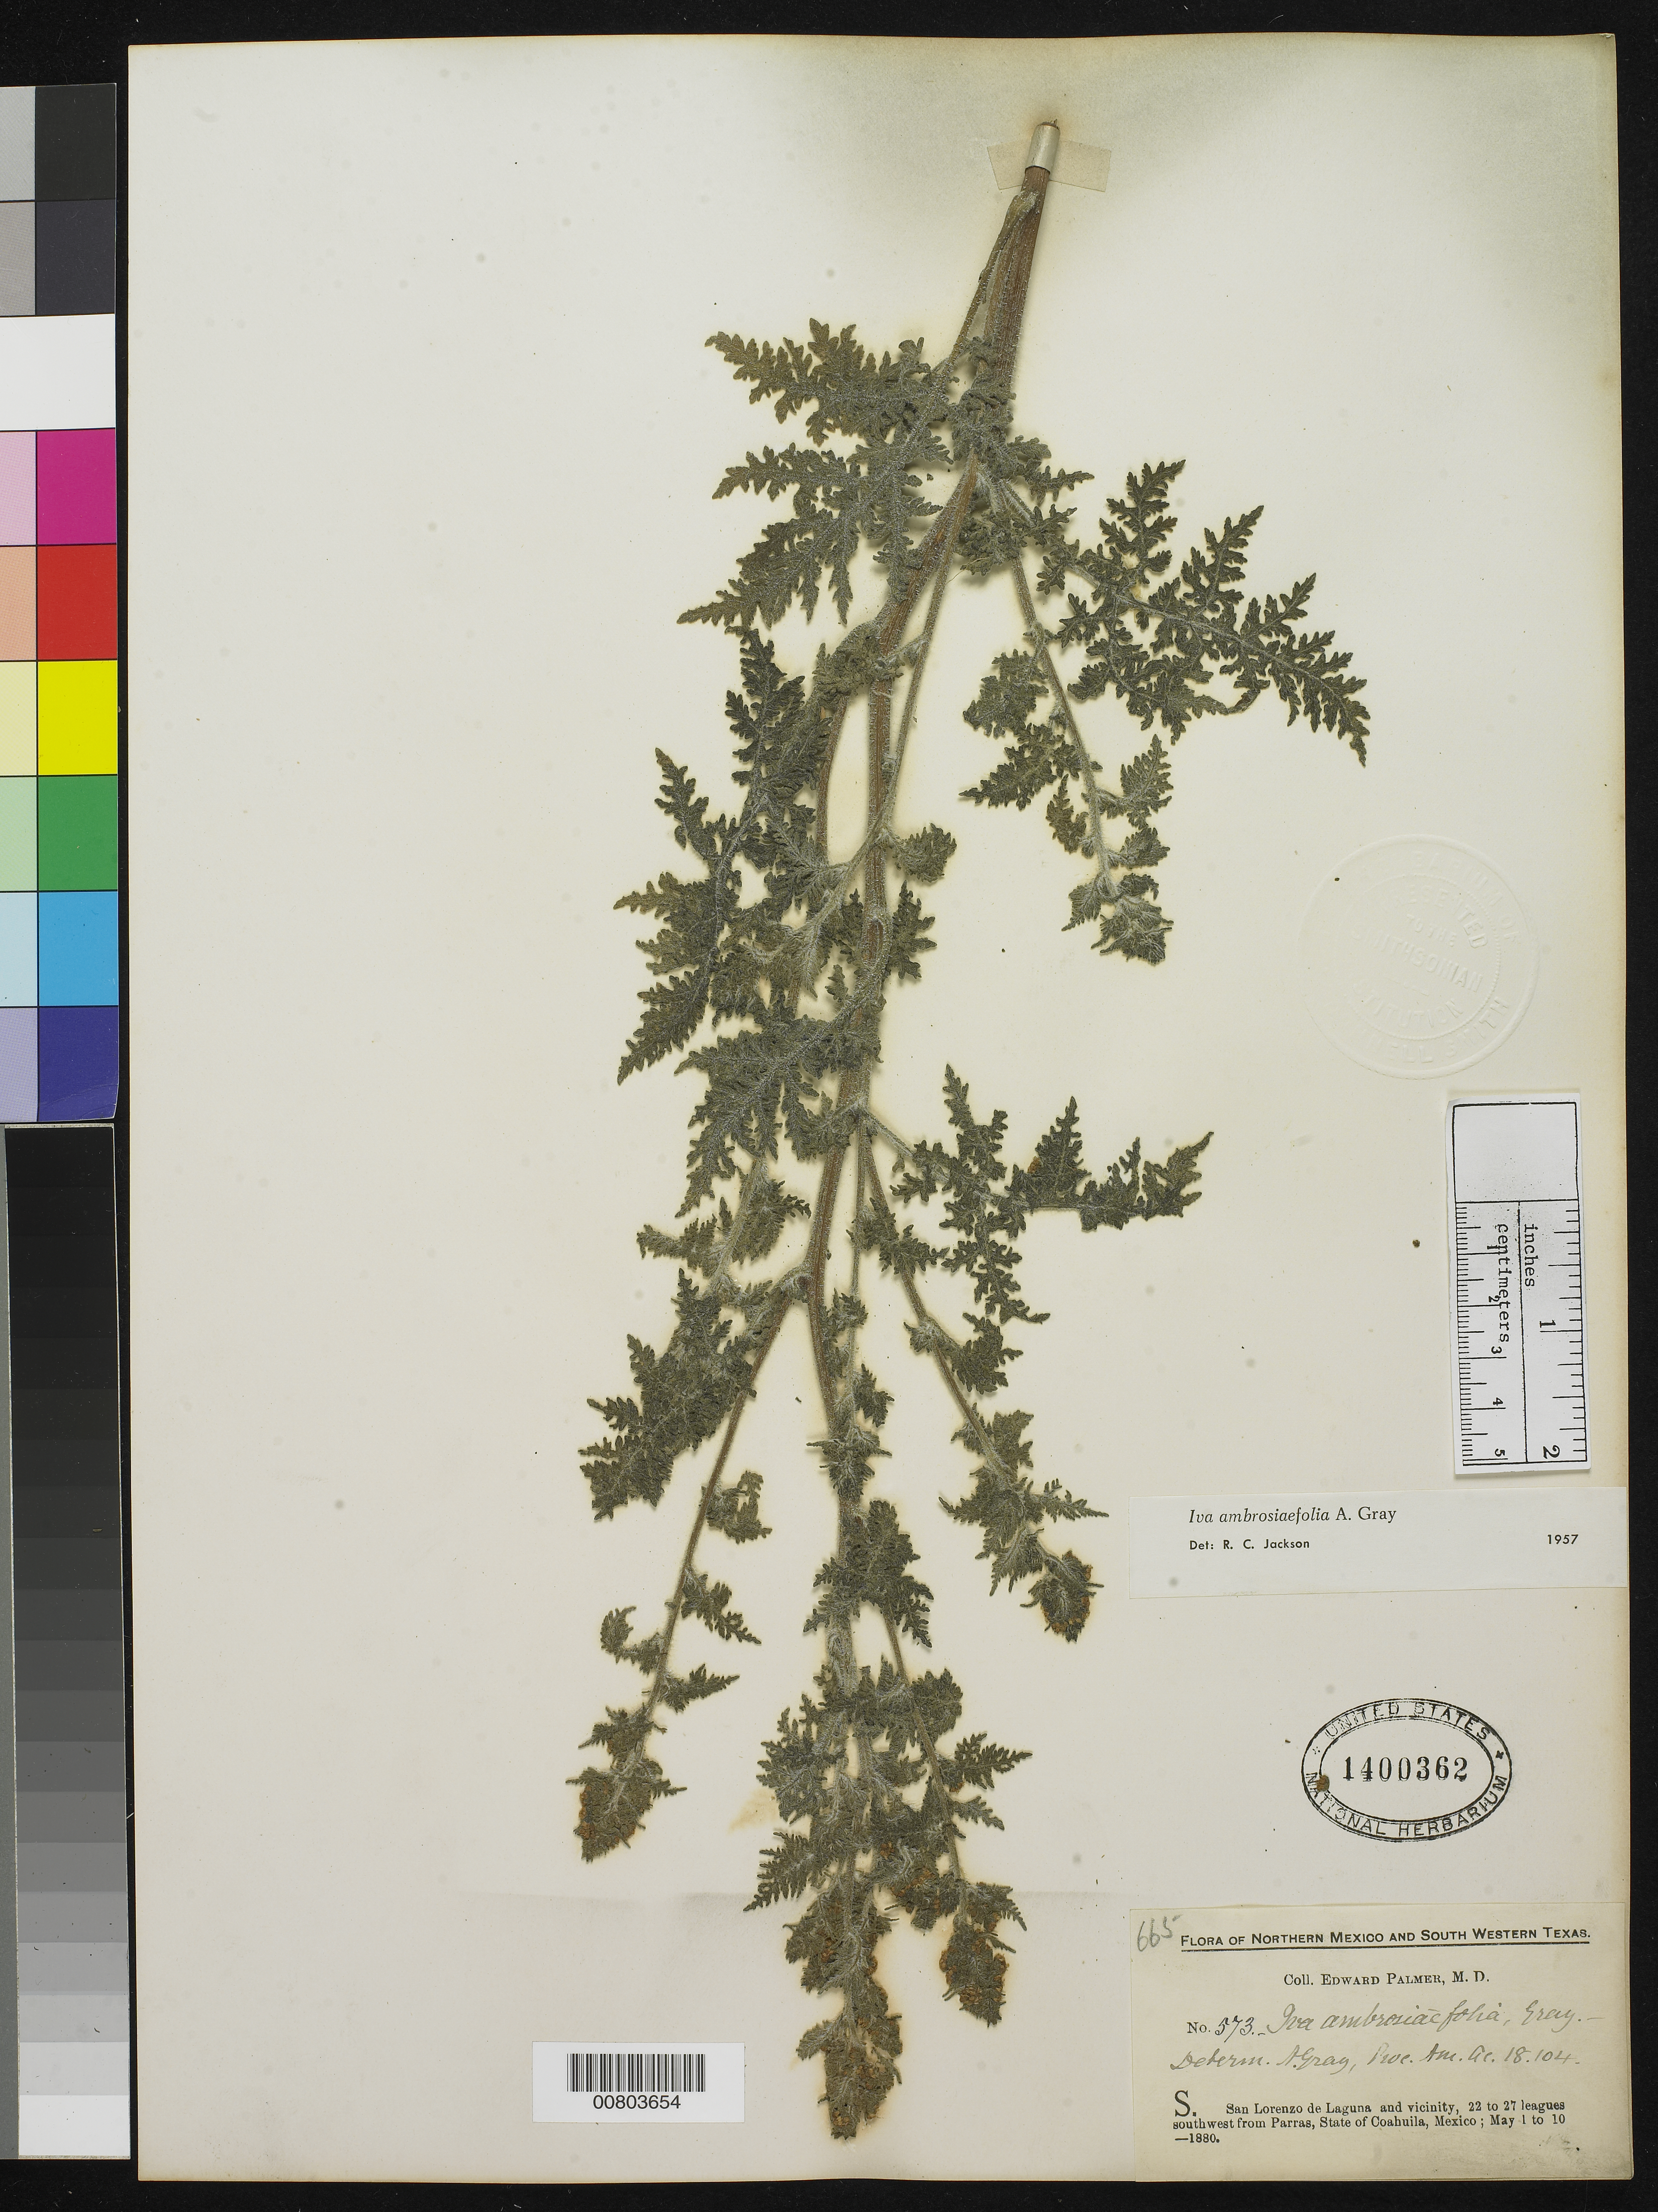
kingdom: Plantae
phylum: Tracheophyta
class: Magnoliopsida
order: Asterales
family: Asteraceae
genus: Iva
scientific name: Iva ambrosiifolia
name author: (A. Gray) A. Gray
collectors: E. Palmer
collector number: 573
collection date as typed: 01 May 1880 to 10 May 1880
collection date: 1880-05-01/1880-05-10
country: Mexico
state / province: Coahuila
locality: S. San Lorenzo de Laguna and vicinity, 22 to 27 leagues southwest from Parras, Coahuila.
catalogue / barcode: US 1400362